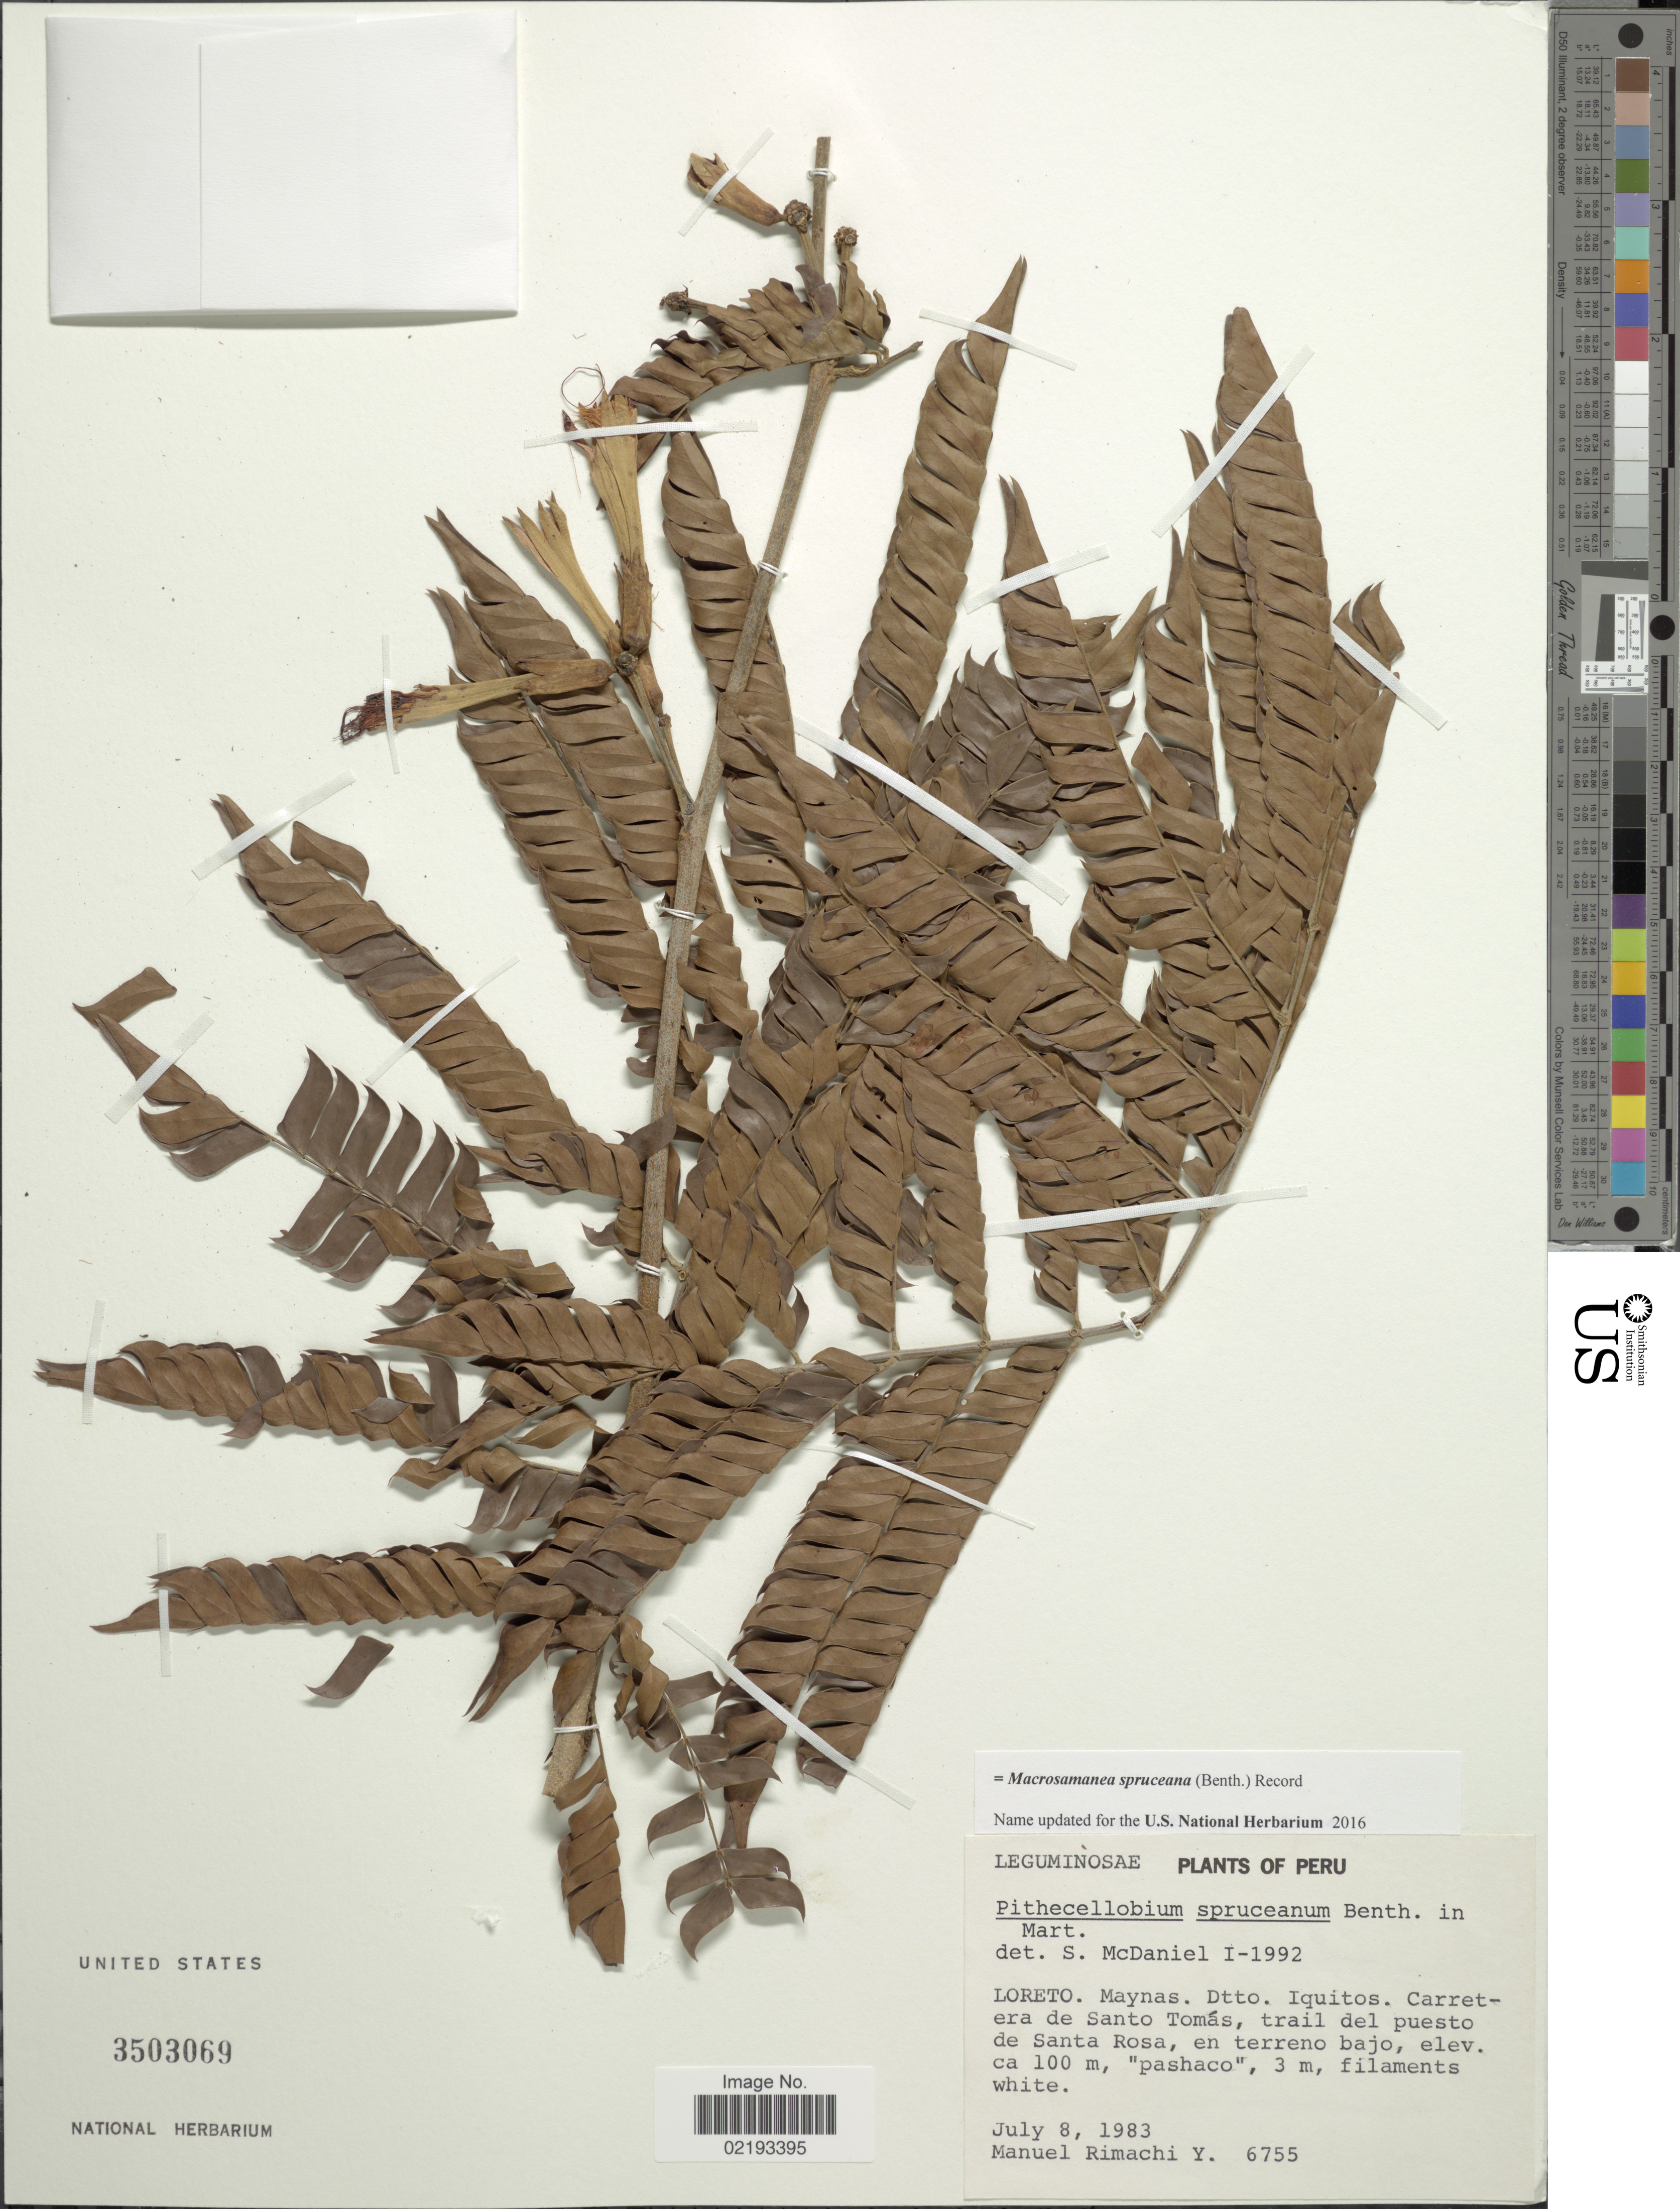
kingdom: Plantae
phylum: Tracheophyta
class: Magnoliopsida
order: Fabales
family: Fabaceae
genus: Macrosamanea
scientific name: Macrosamanea spruceana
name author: (Benth.) Killip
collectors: M. Rimachi Y.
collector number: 6755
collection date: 1983-07-08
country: Peru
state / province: Loreto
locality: Maynas. Dtto Iquitos. Carretera de Santo Tomás, trail del puesto de Santa Rosa, en terreno bajo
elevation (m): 100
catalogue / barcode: US 3503069